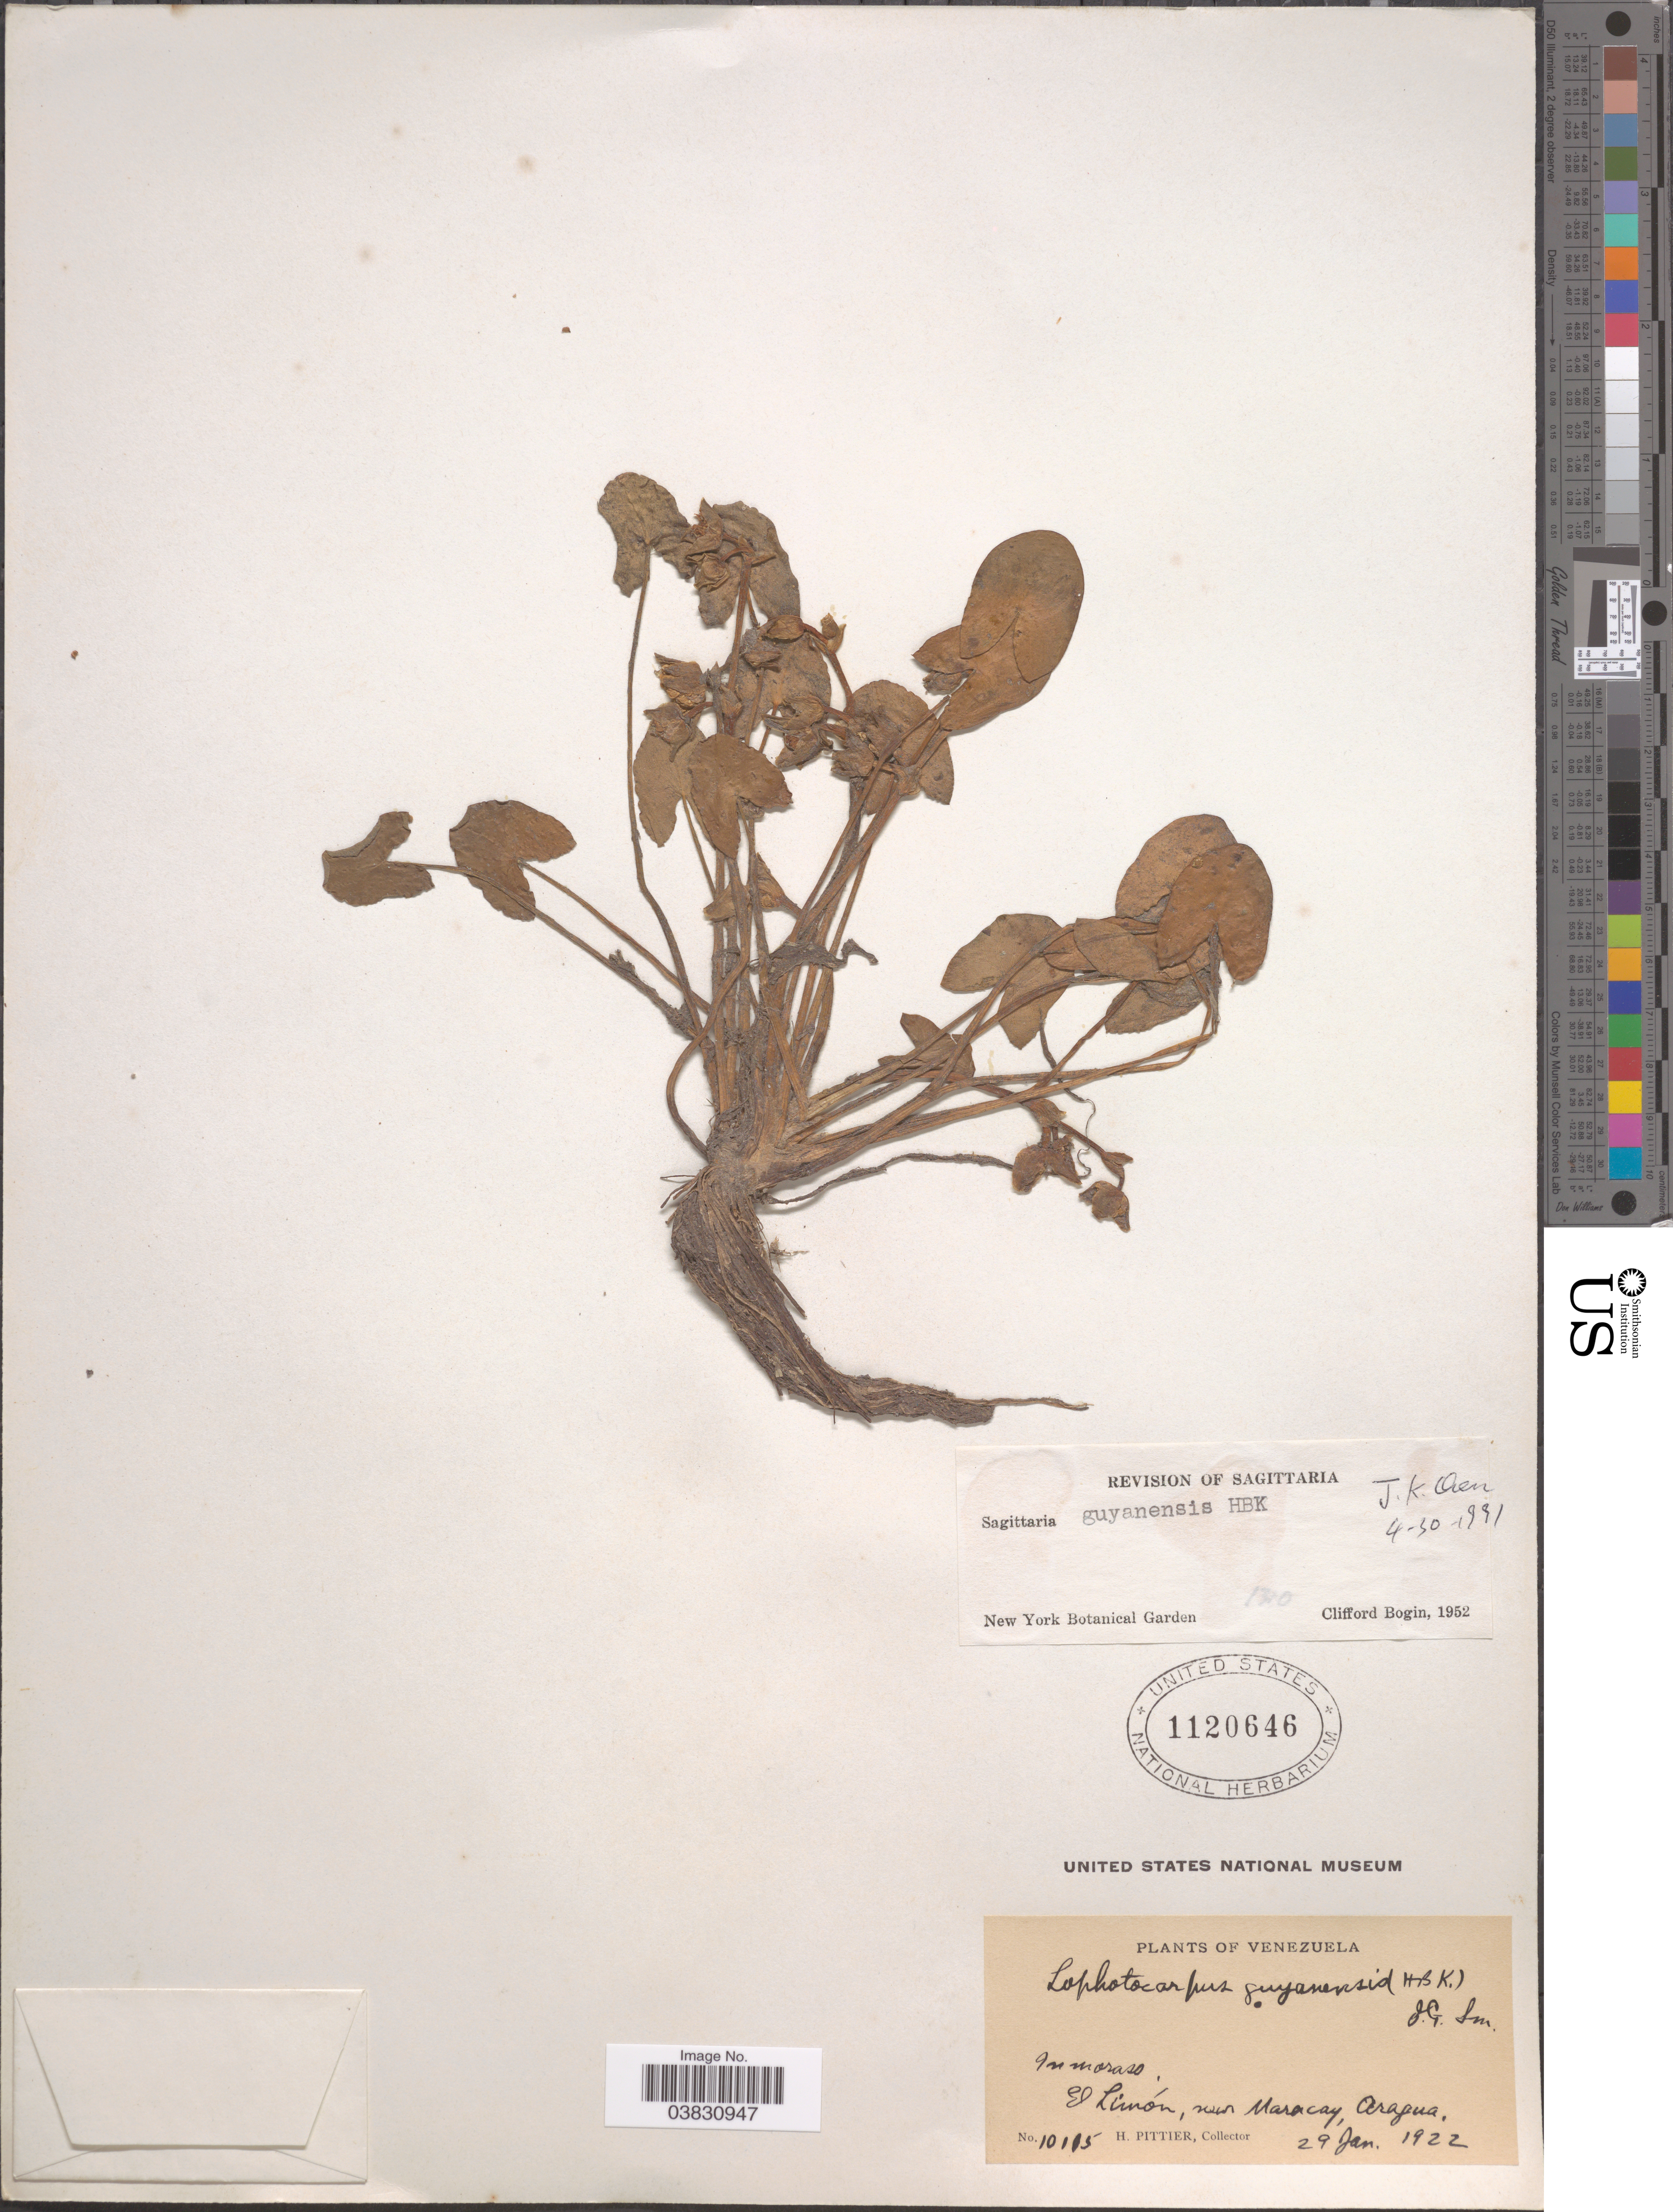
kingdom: Plantae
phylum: Tracheophyta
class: Liliopsida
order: Alismatales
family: Alismataceae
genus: Sagittaria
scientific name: Sagittaria guayanensis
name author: Kunth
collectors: H. F. Pittier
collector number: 10115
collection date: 1922-01-29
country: Venezuela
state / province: Aragua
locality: El Limón, near Maracay.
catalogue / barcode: US 1120646